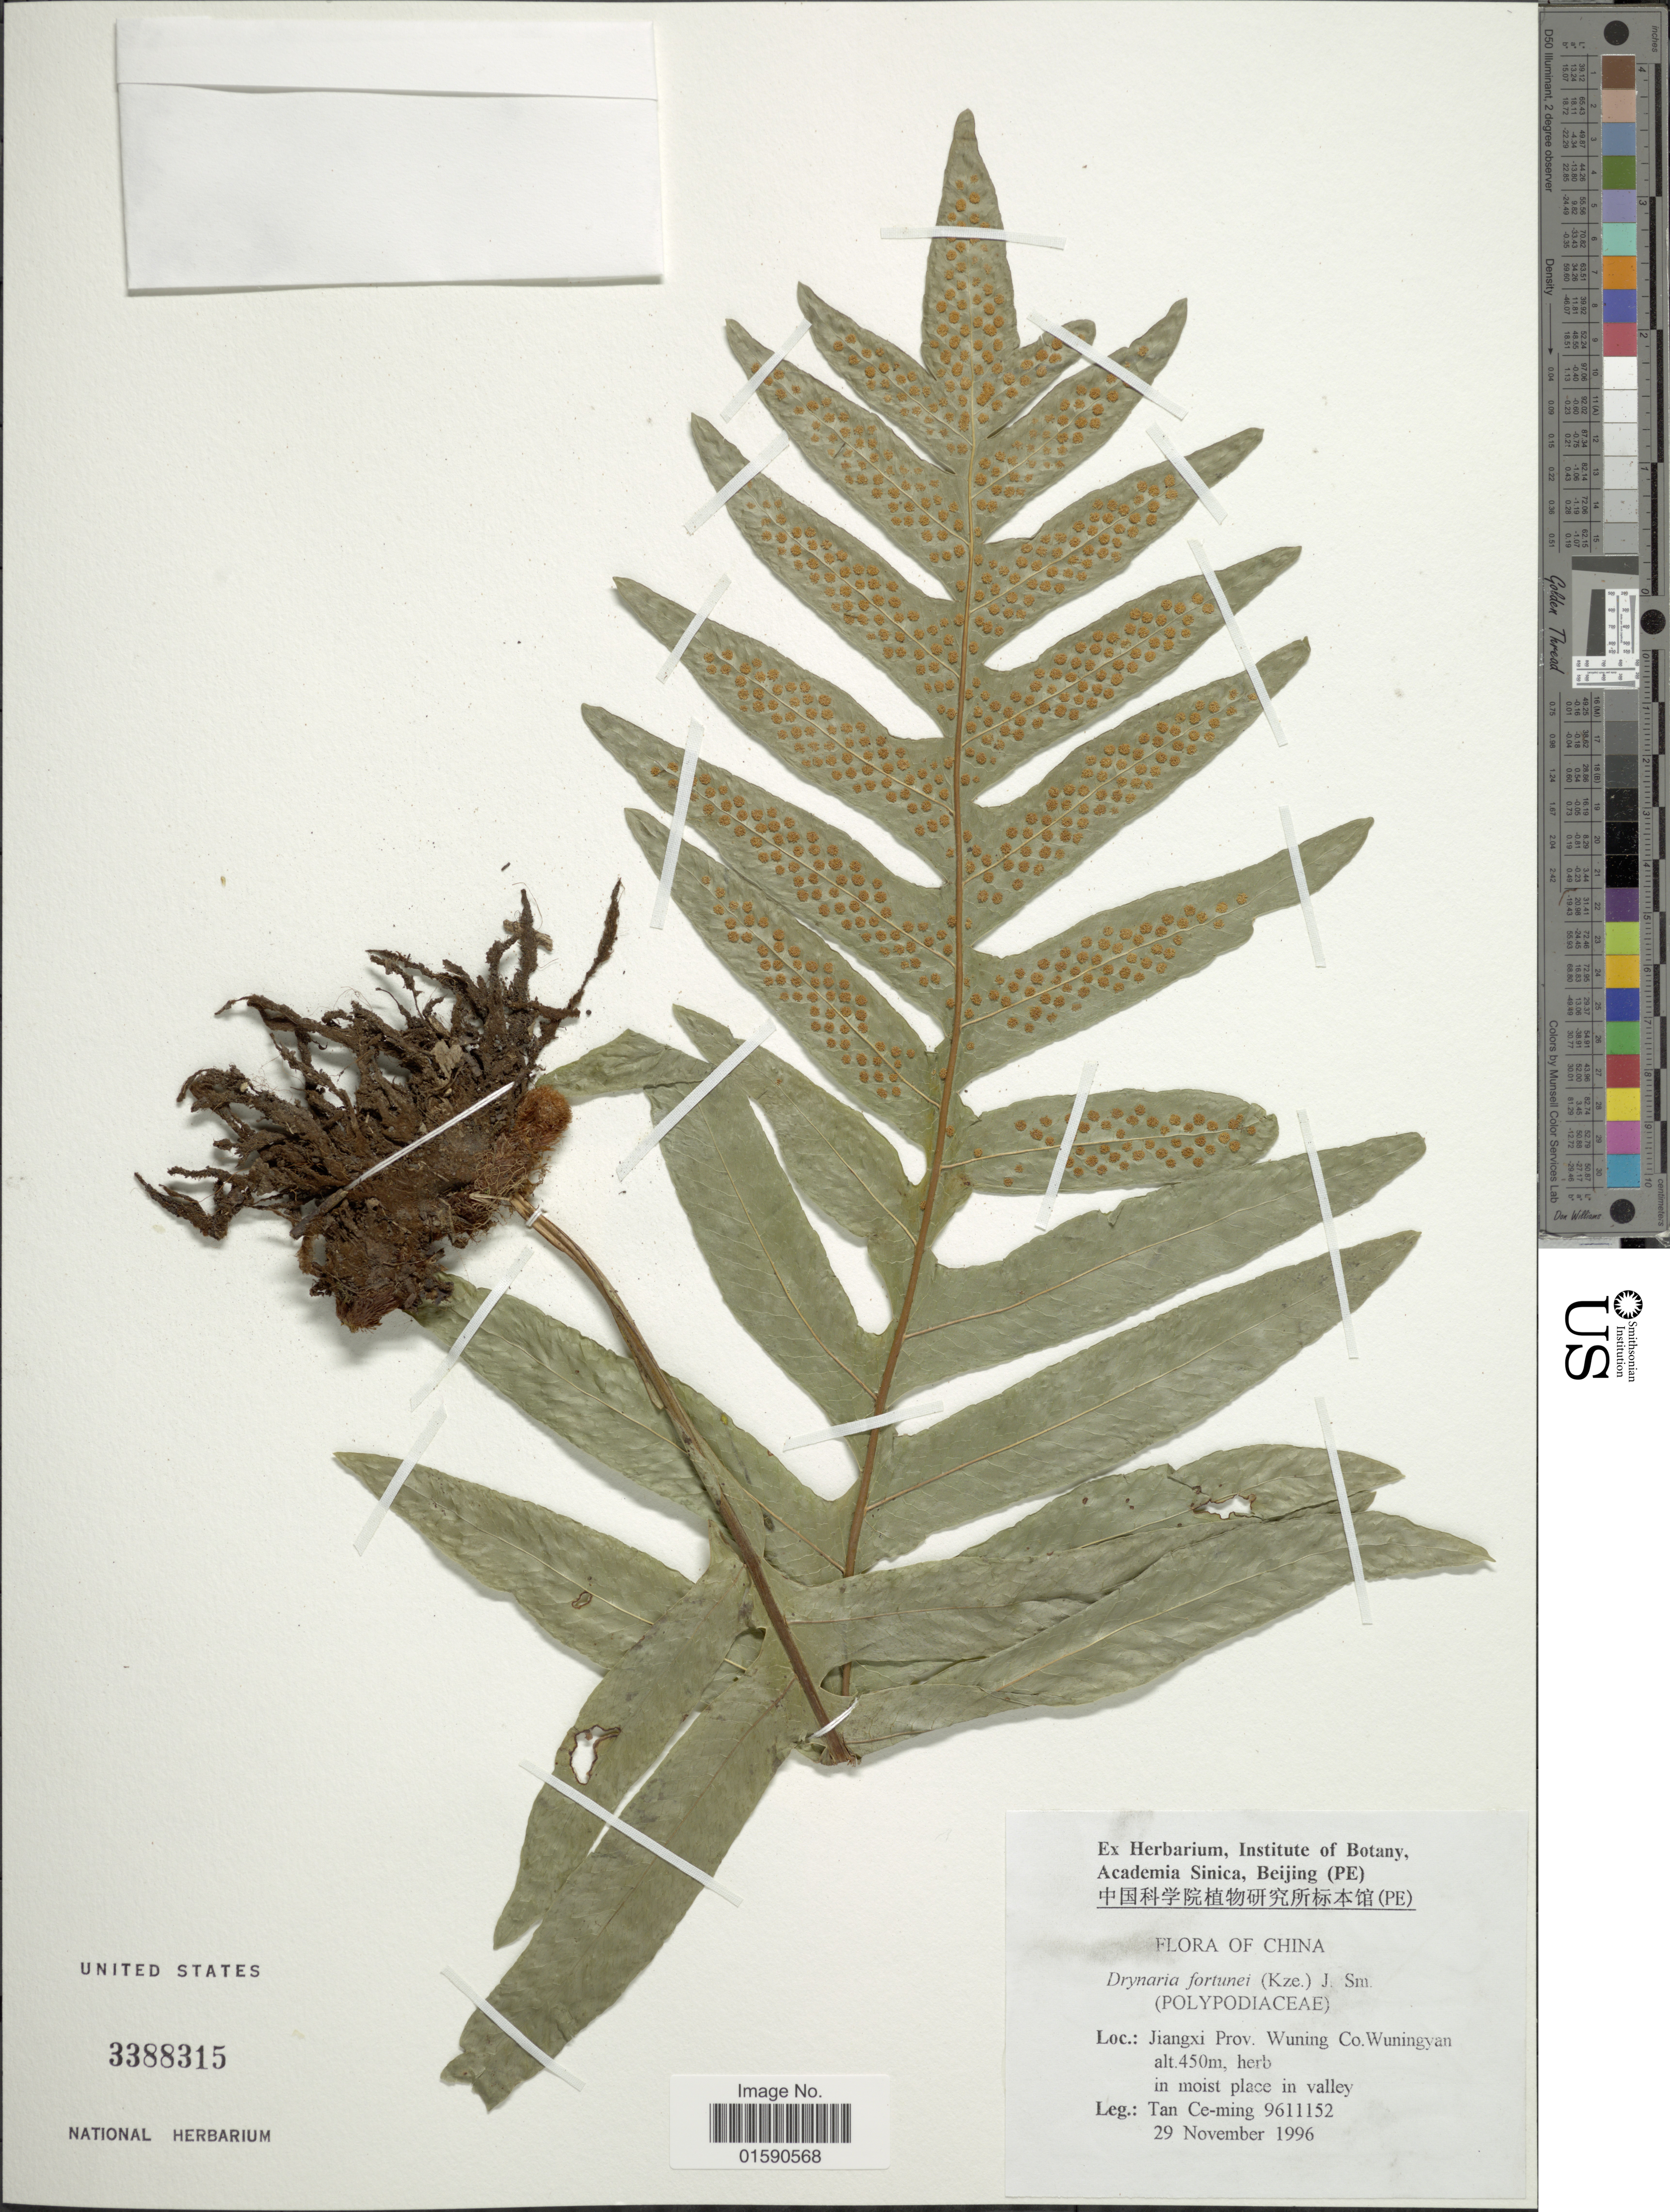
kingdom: Plantae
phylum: Tracheophyta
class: Polypodiopsida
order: Polypodiales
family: Polypodiaceae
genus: Drynaria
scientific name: Drynaria fortunei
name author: (Kunze ex Mett.) J. Sm.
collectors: Tam Ce-Ming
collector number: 9611152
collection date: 1996-11-29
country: China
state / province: Jiangxi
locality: Wuning Co.Wuningyan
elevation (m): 450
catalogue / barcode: US 3388315